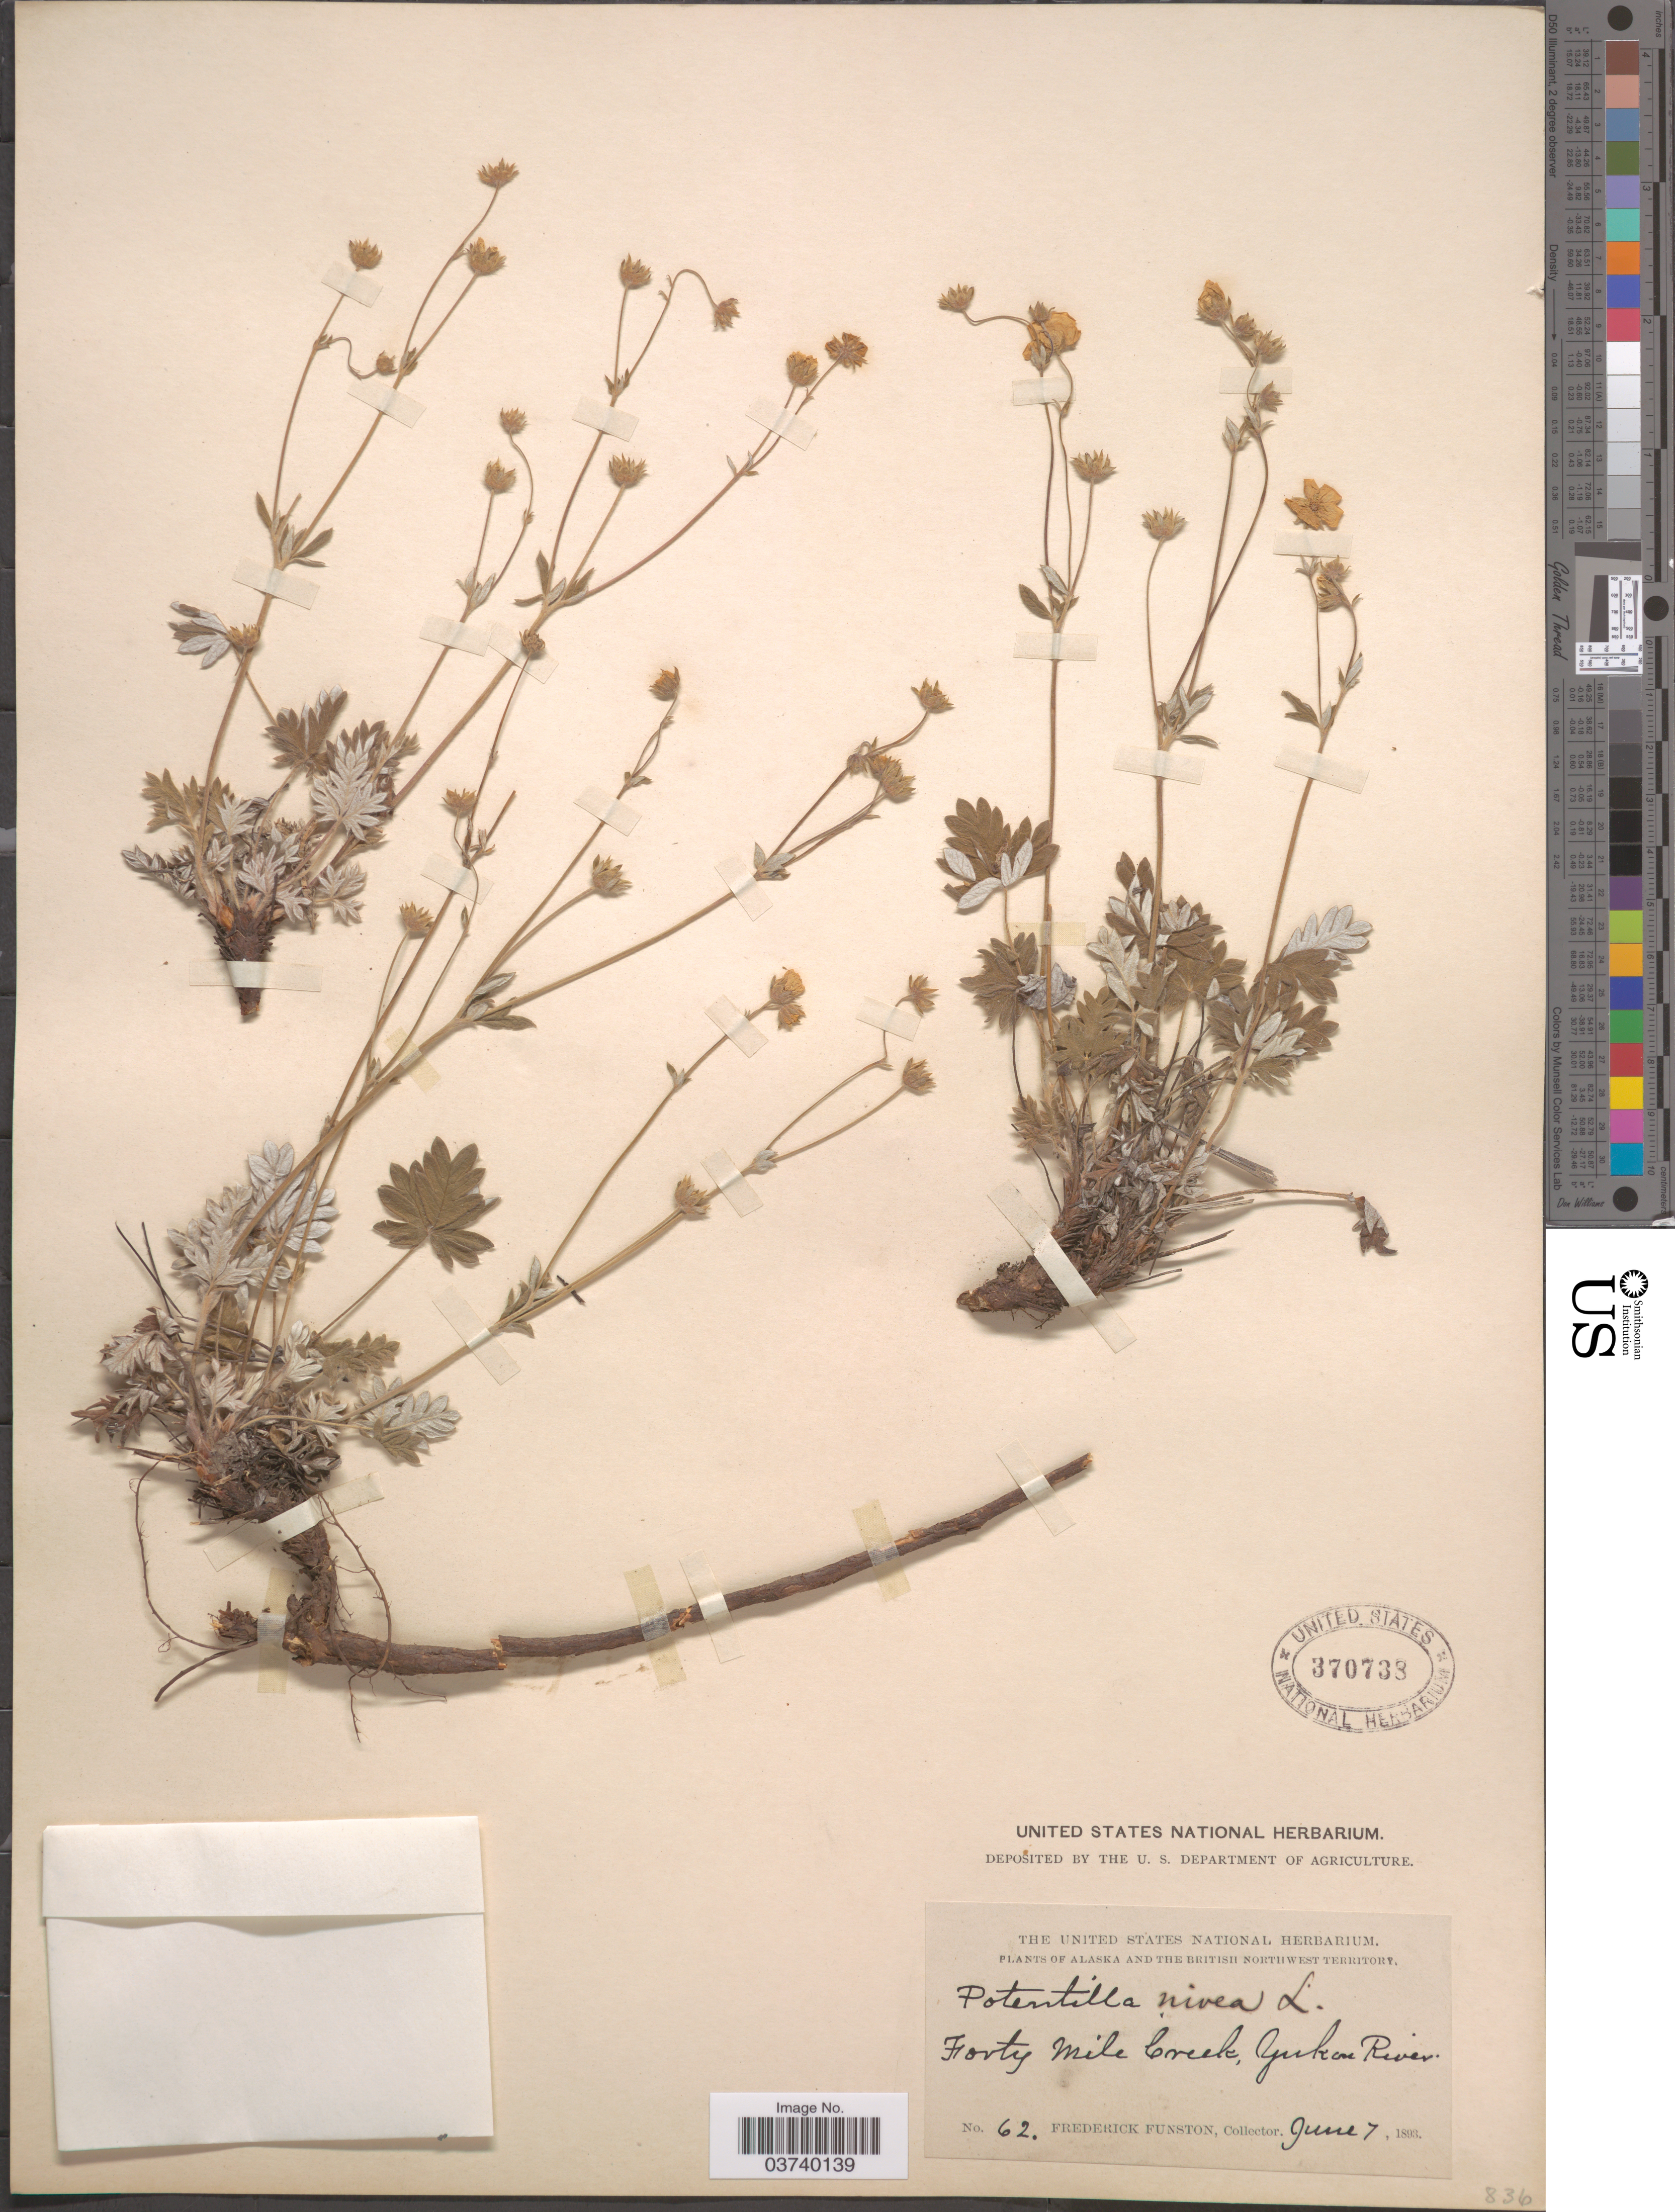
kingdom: Plantae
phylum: Tracheophyta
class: Magnoliopsida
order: Rosales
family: Rosaceae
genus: Potentilla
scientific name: Potentilla nivea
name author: L.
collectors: F. Funston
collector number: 62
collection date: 1893-06-07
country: United States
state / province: Alaska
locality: Forty Mile Creek, Yukon River.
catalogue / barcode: US 370738